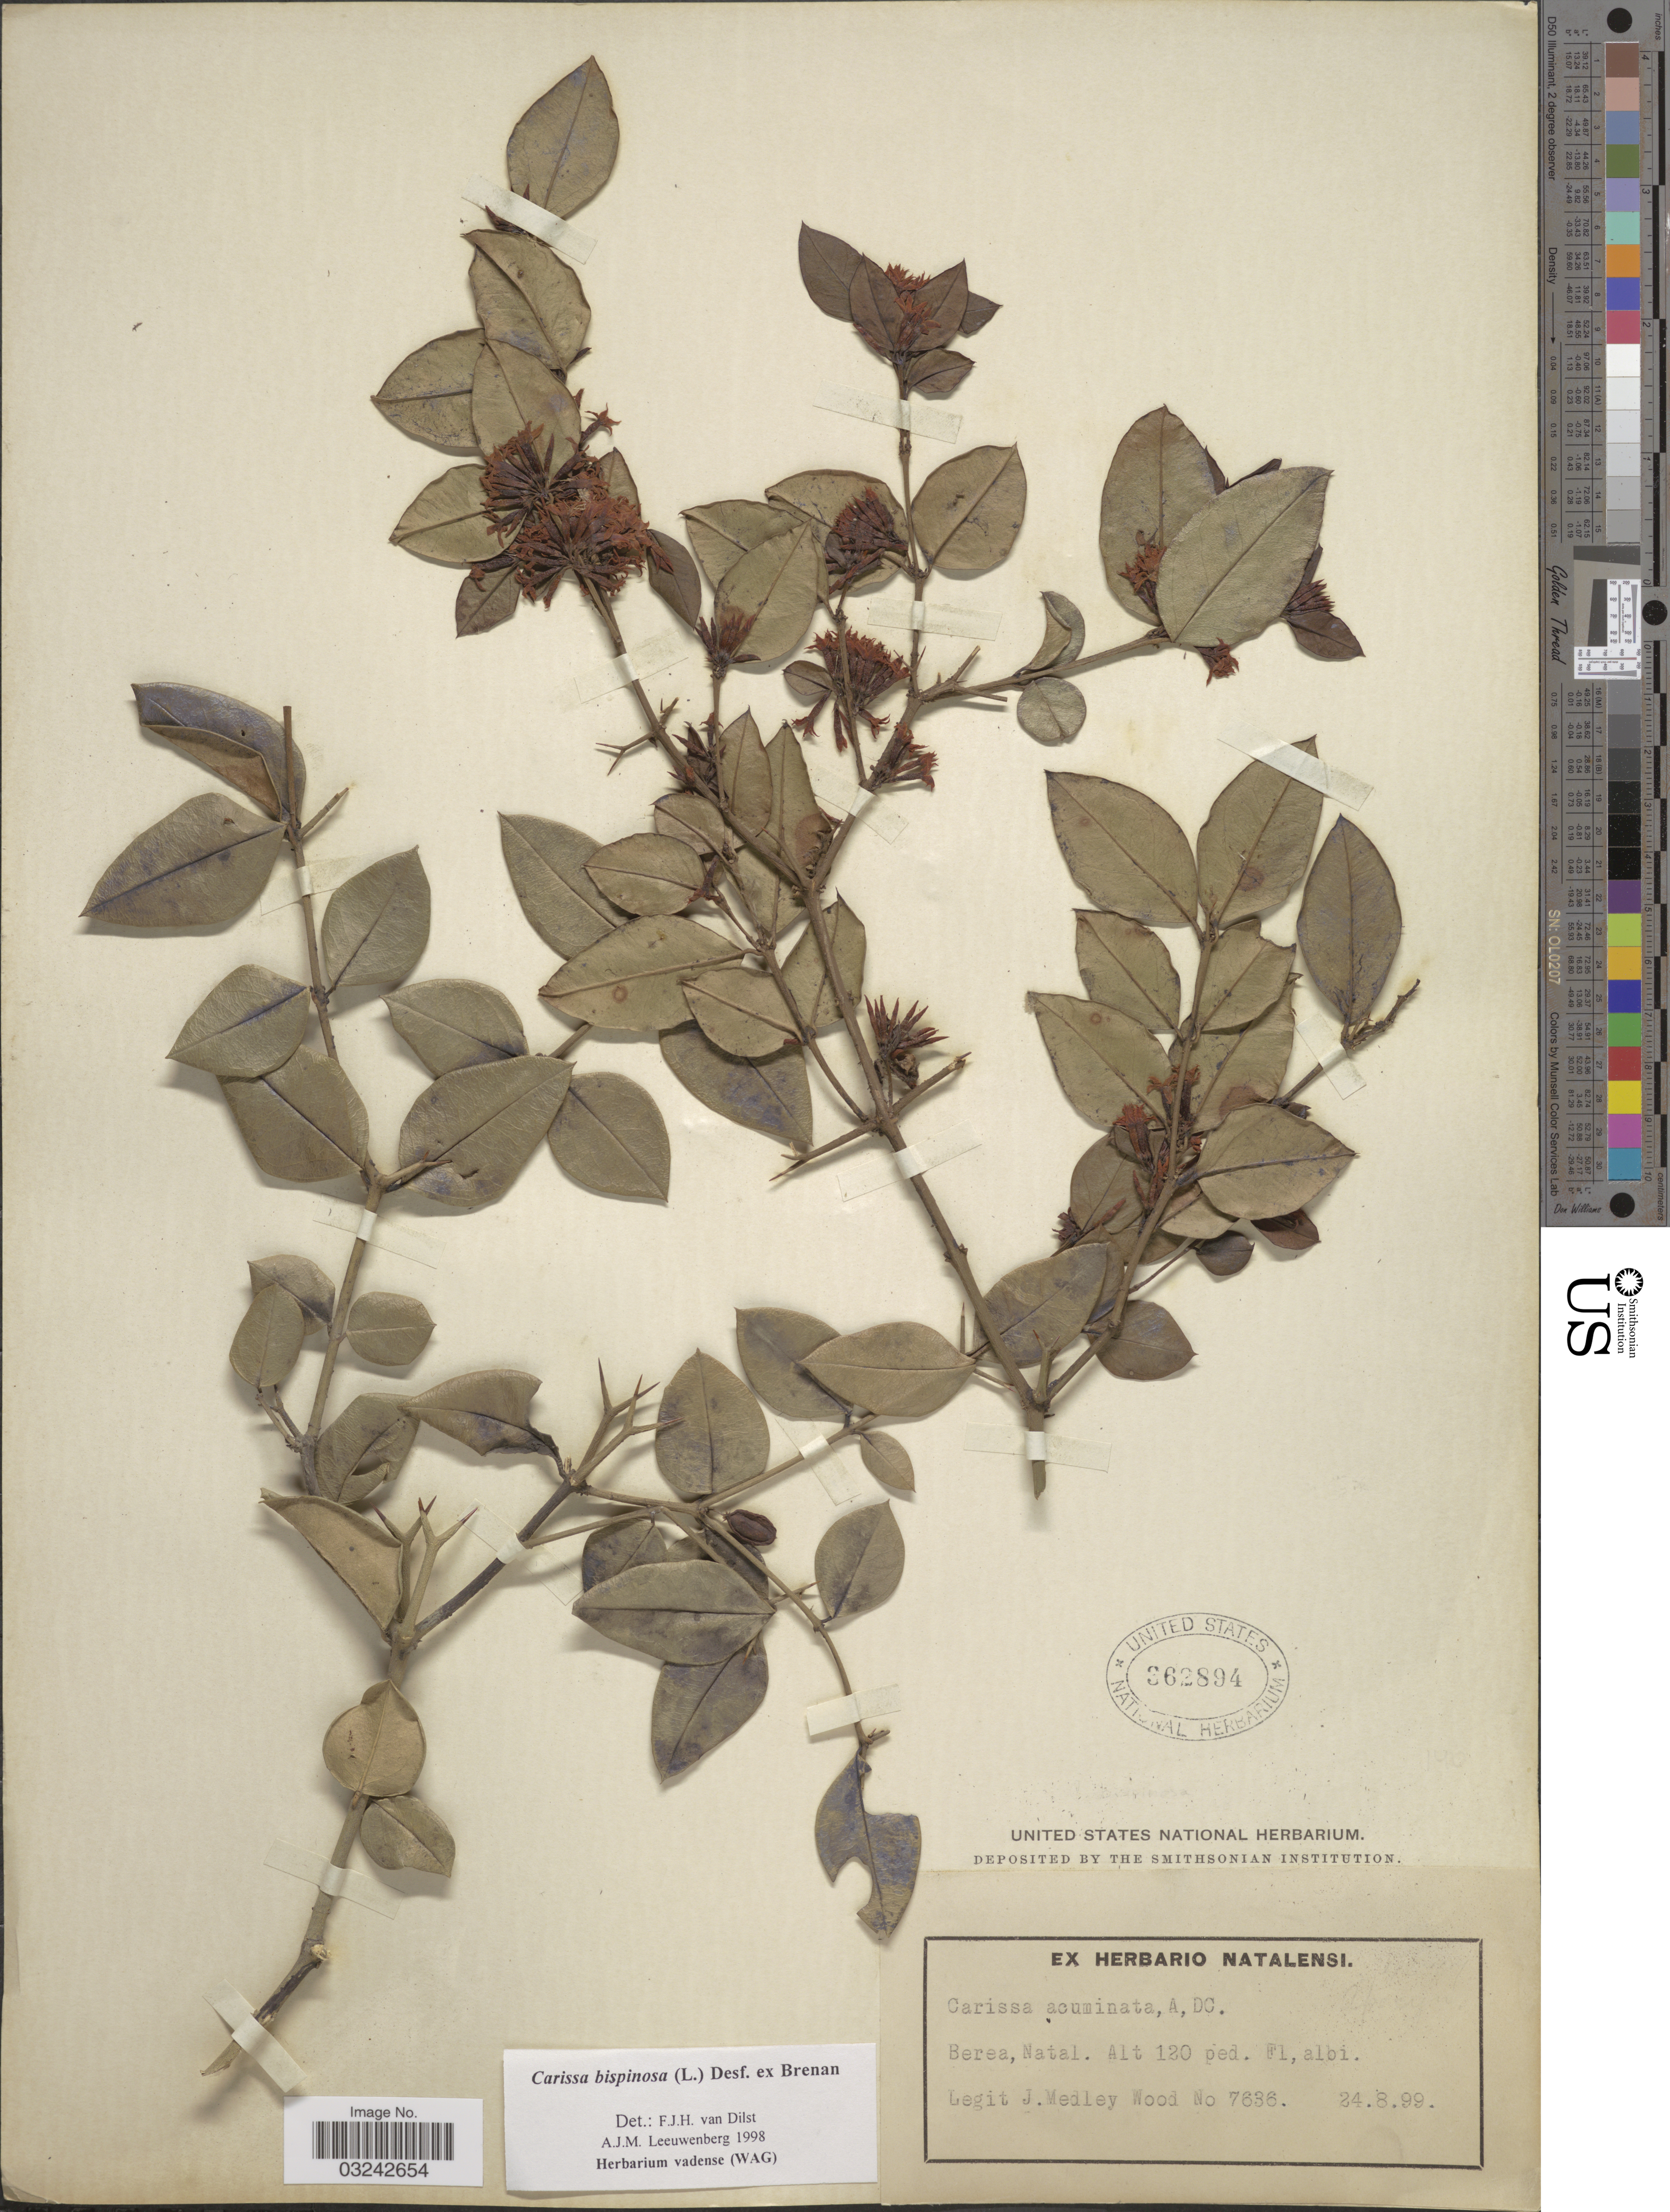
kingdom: Plantae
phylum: Tracheophyta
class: Magnoliopsida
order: Gentianales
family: Apocynaceae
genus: Carissa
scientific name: Carissa bispinosa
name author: (L.) Desf. ex Brenan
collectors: J. Medley Wood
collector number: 7636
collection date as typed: Transcribed d/m/y: 24/8/99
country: South Africa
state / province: KwaZulu-Natal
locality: Berea, Natal.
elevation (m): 37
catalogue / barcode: US 362894